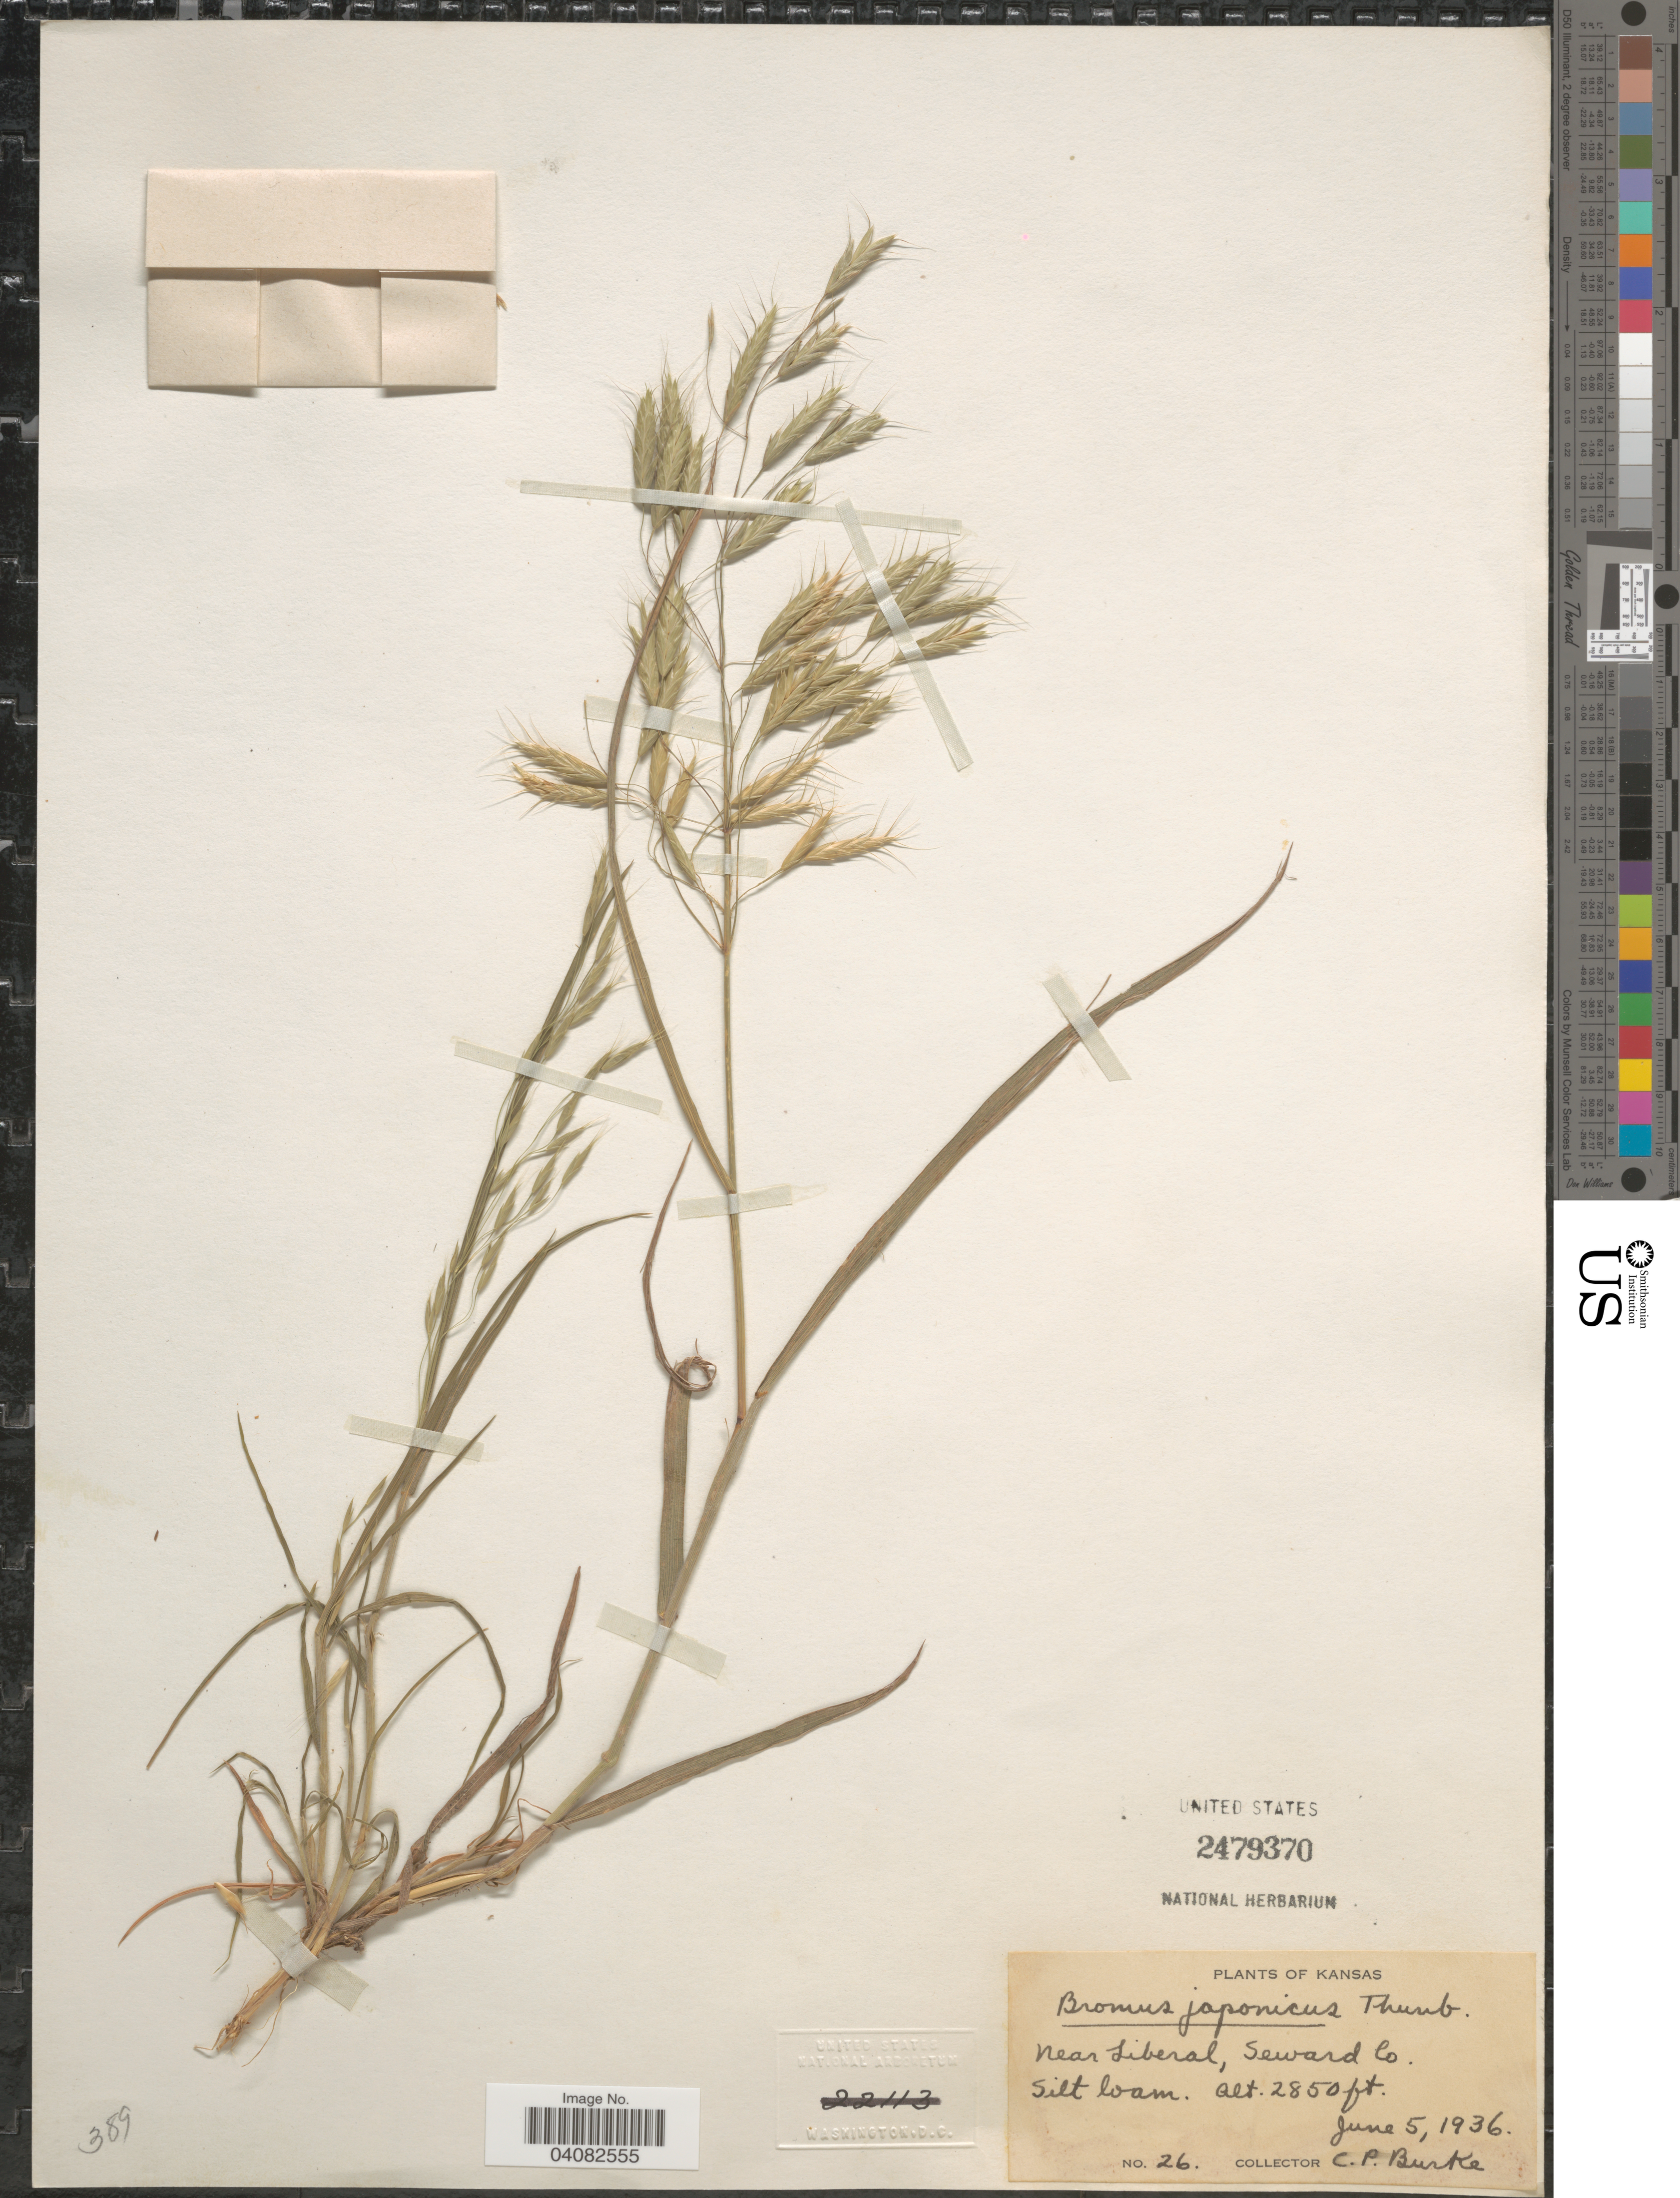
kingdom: Plantae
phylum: Tracheophyta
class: Liliopsida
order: Poales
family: Poaceae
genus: Bromus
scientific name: Bromus japonicus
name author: Houtt.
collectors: C. Burke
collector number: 26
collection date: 1936-06-05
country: United States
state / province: Kansas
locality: Near Liberal, Seward Co.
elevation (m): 869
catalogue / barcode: US 2479370